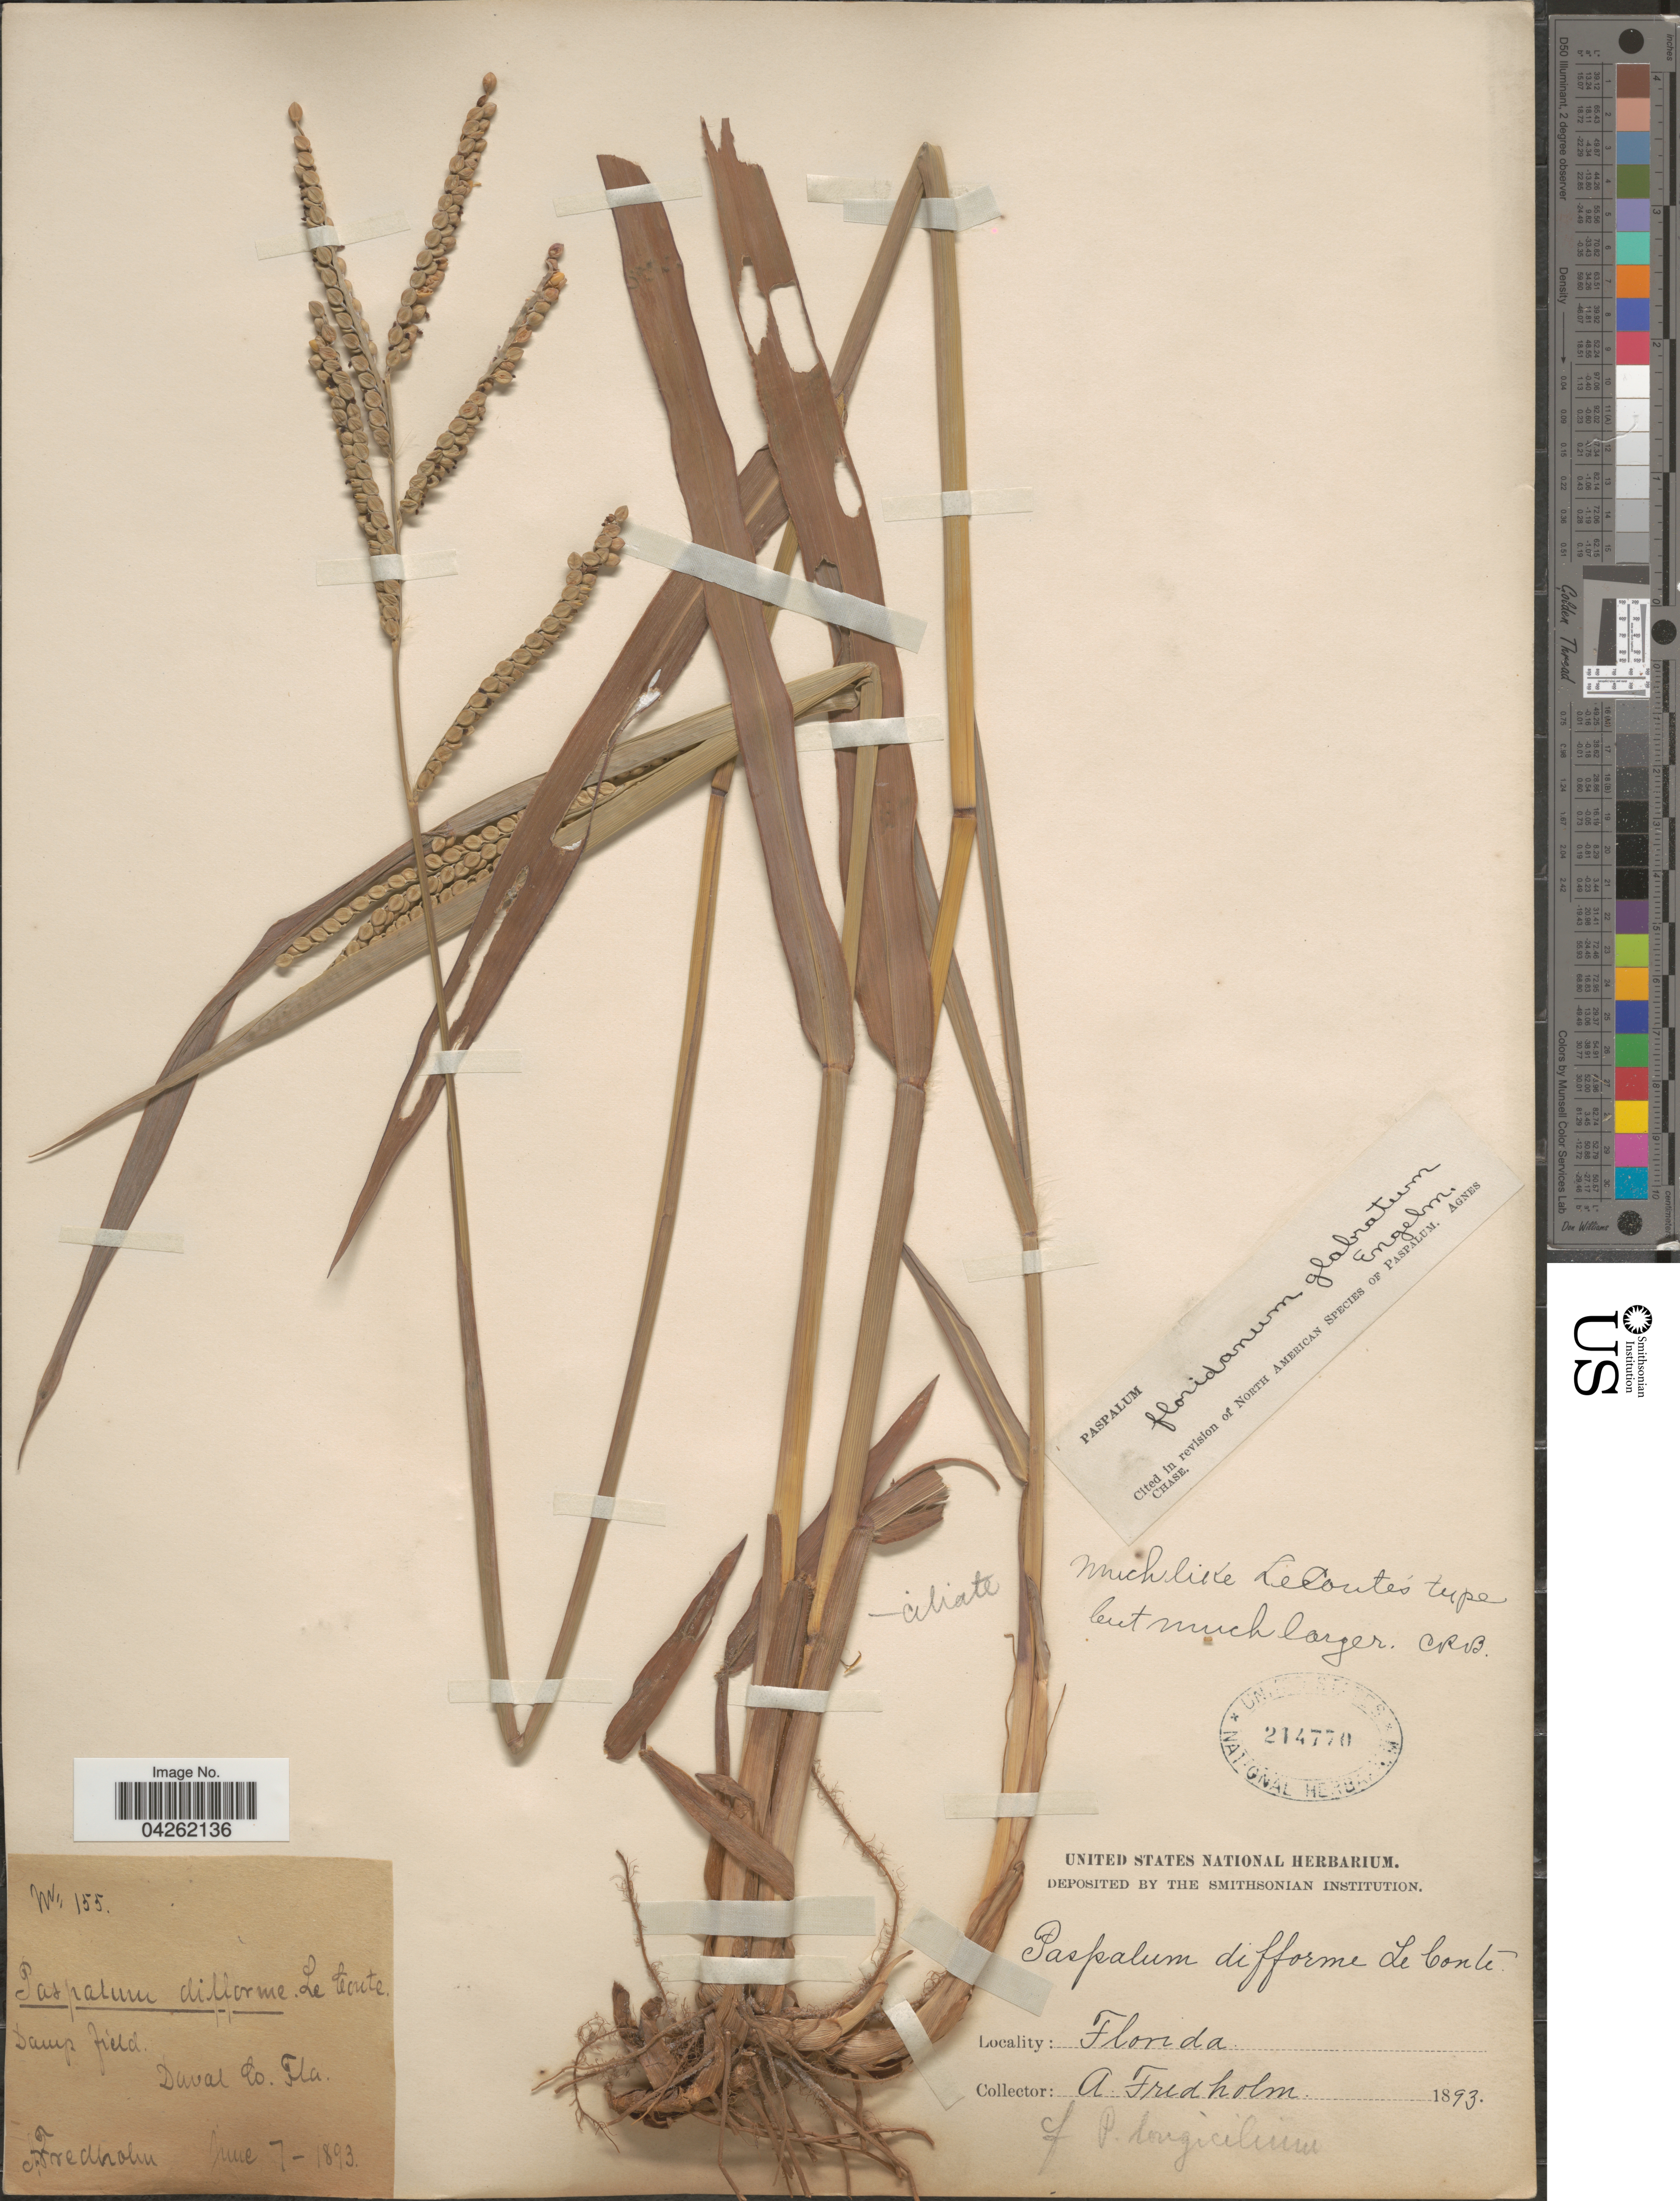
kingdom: Plantae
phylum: Tracheophyta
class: Liliopsida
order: Poales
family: Poaceae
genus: Paspalum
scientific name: Paspalum floridanum var. glabratum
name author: Engelm. ex Vasey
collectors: A. Fredholm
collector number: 155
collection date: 1893-06-07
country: United States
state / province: Florida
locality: Duval Co.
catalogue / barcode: US 214770